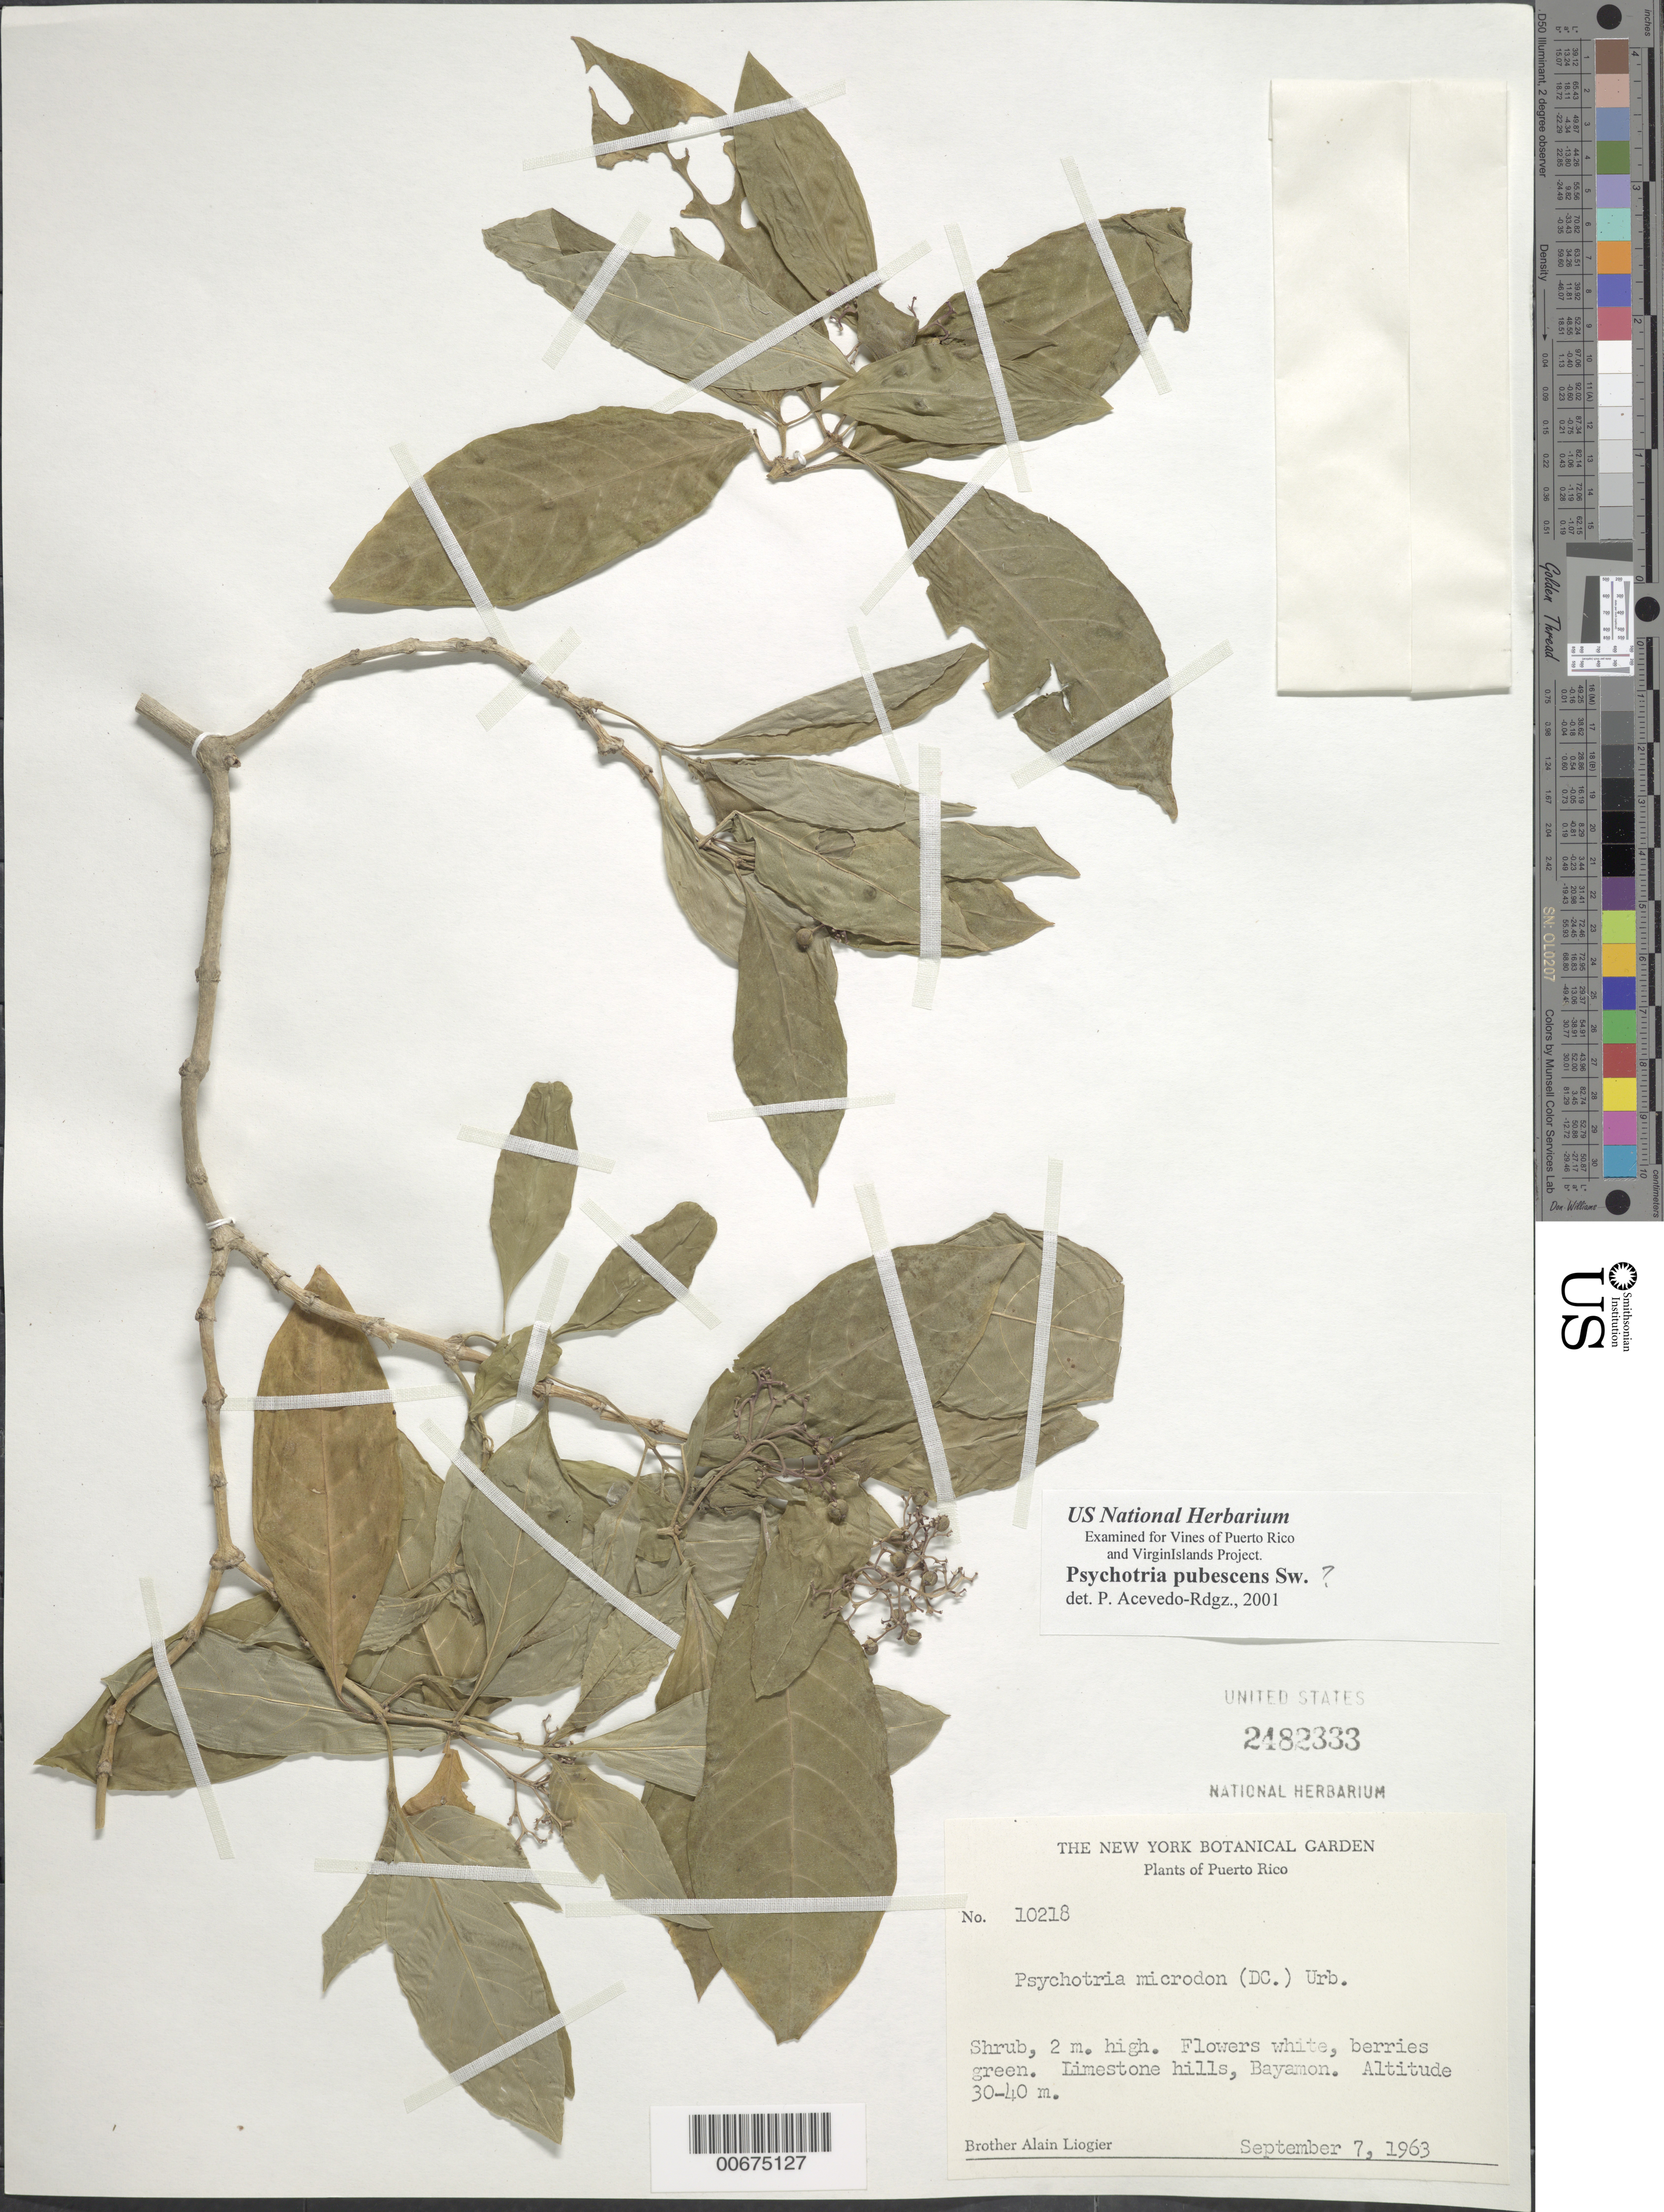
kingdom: Plantae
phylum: Tracheophyta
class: Magnoliopsida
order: Gentianales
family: Rubiaceae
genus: Psychotria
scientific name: Psychotria pubescens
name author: Sw.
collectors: A. H. Liogier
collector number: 10218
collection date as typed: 07 Sep 1963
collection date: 1963-09-07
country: Puerto Rico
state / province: Bayamón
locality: Bayamon. Limestone hills.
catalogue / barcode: US 2482333